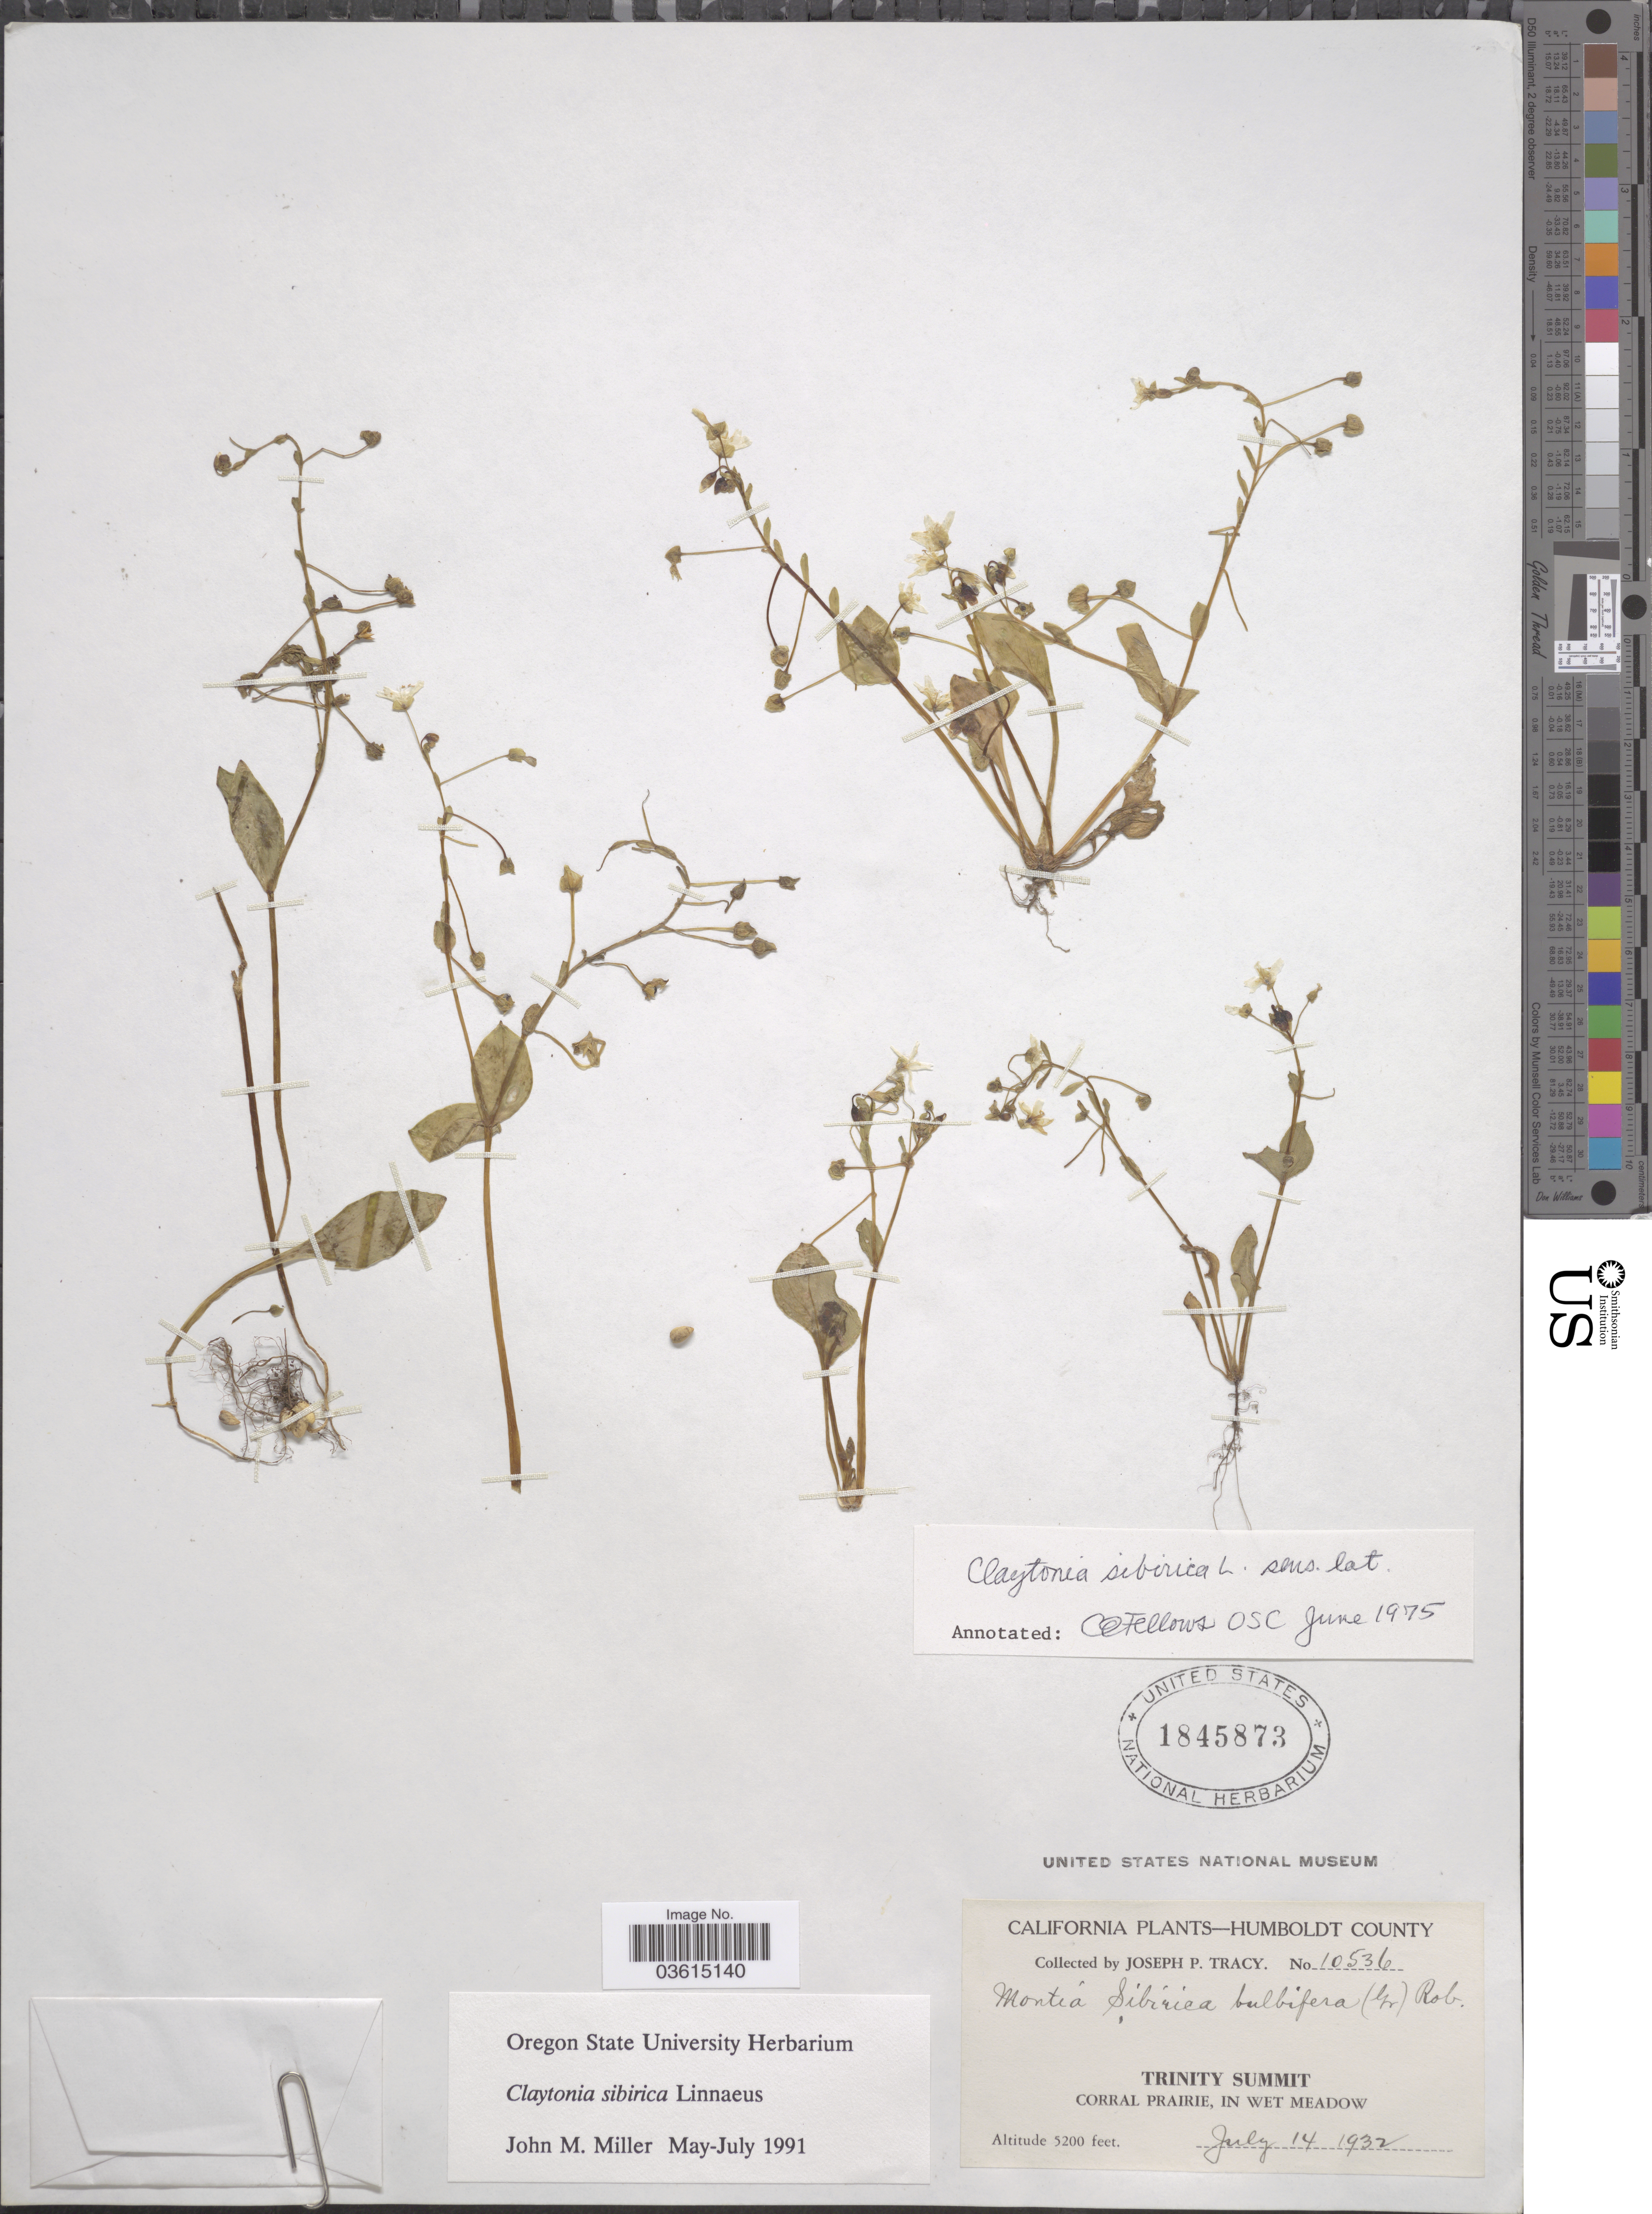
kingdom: Plantae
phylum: Tracheophyta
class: Magnoliopsida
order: Caryophyllales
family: Montiaceae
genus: Claytonia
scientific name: Claytonia sibirica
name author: L.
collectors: J. Tracy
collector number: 10536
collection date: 1932-07-14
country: United States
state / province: California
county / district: Humboldt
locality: Humboldt County. Trinity Summit. Corral Prairie.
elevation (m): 1585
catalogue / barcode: US 1845873